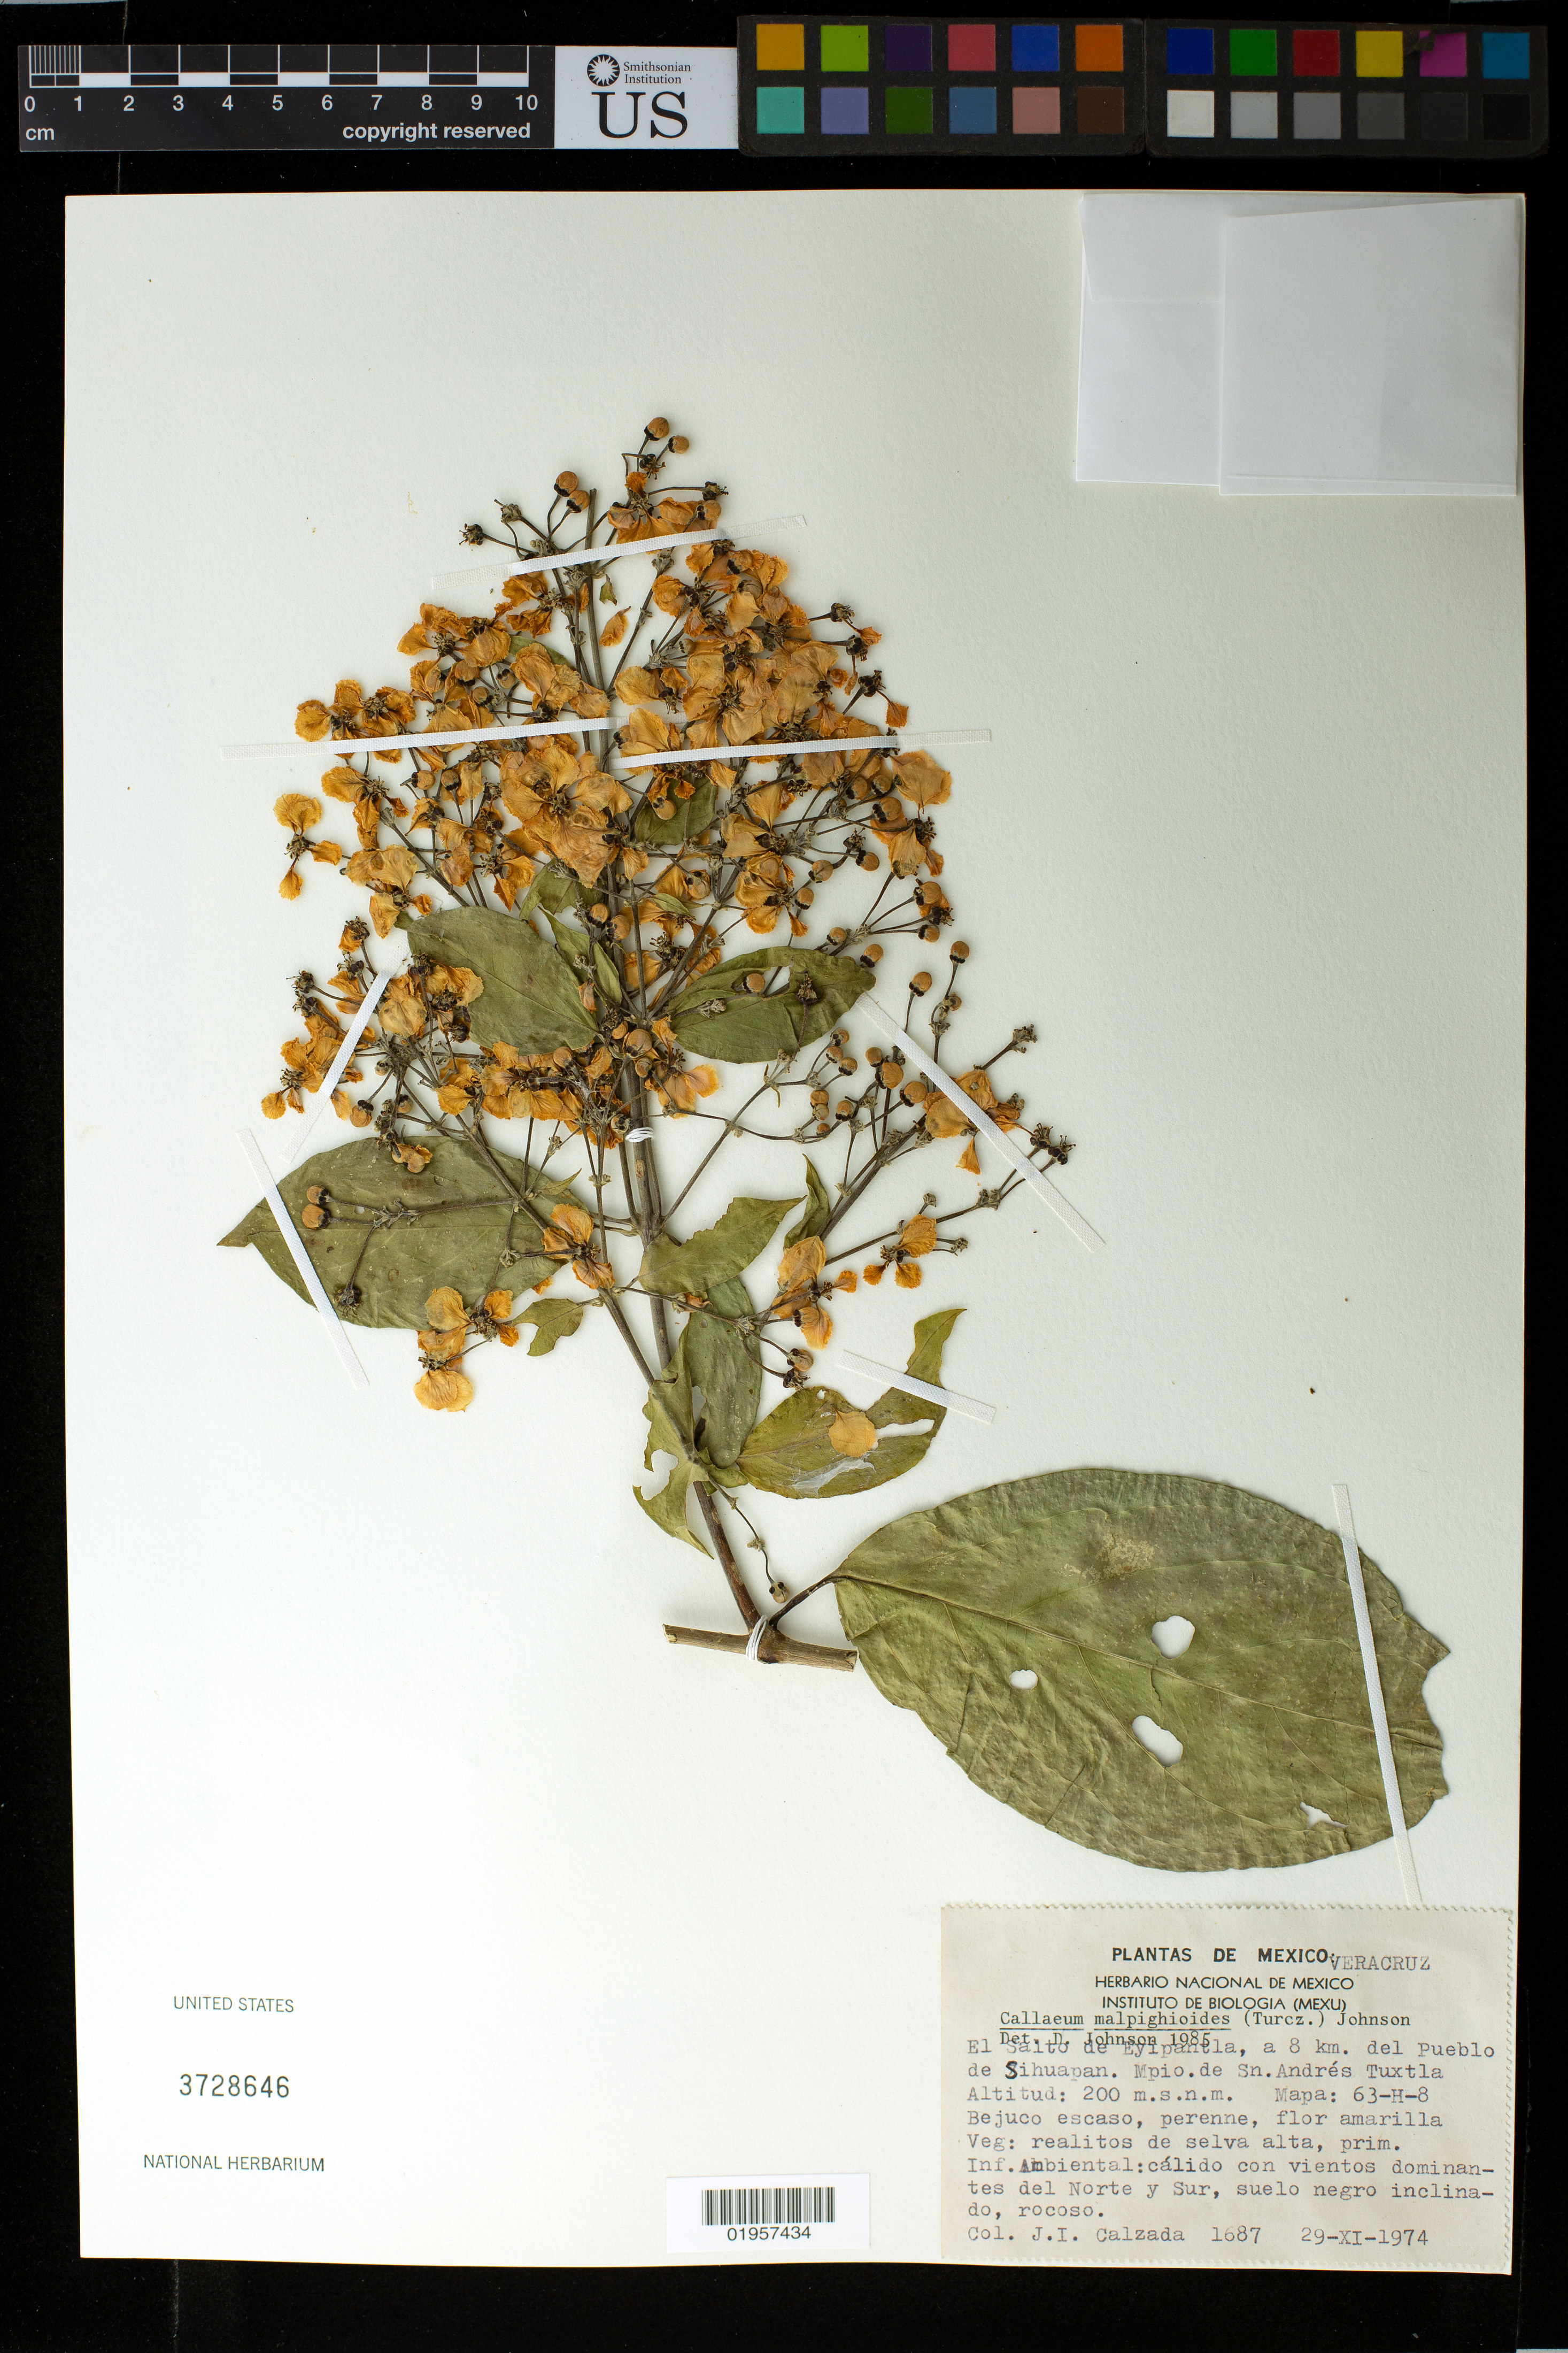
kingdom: Plantae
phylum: Tracheophyta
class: Magnoliopsida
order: Malpighiales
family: Malpighiaceae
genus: Callaeum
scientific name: Callaeum malpighioides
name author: (Turcz.) D.M. Johnson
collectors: J. I. Calzada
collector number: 1687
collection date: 1974-11-29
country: Mexico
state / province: Veracruz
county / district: San Andrés Tuxtla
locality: El Salto de Eylpantla, a 8 km del Pueblo de Sihuapan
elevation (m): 200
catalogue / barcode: US 3728646